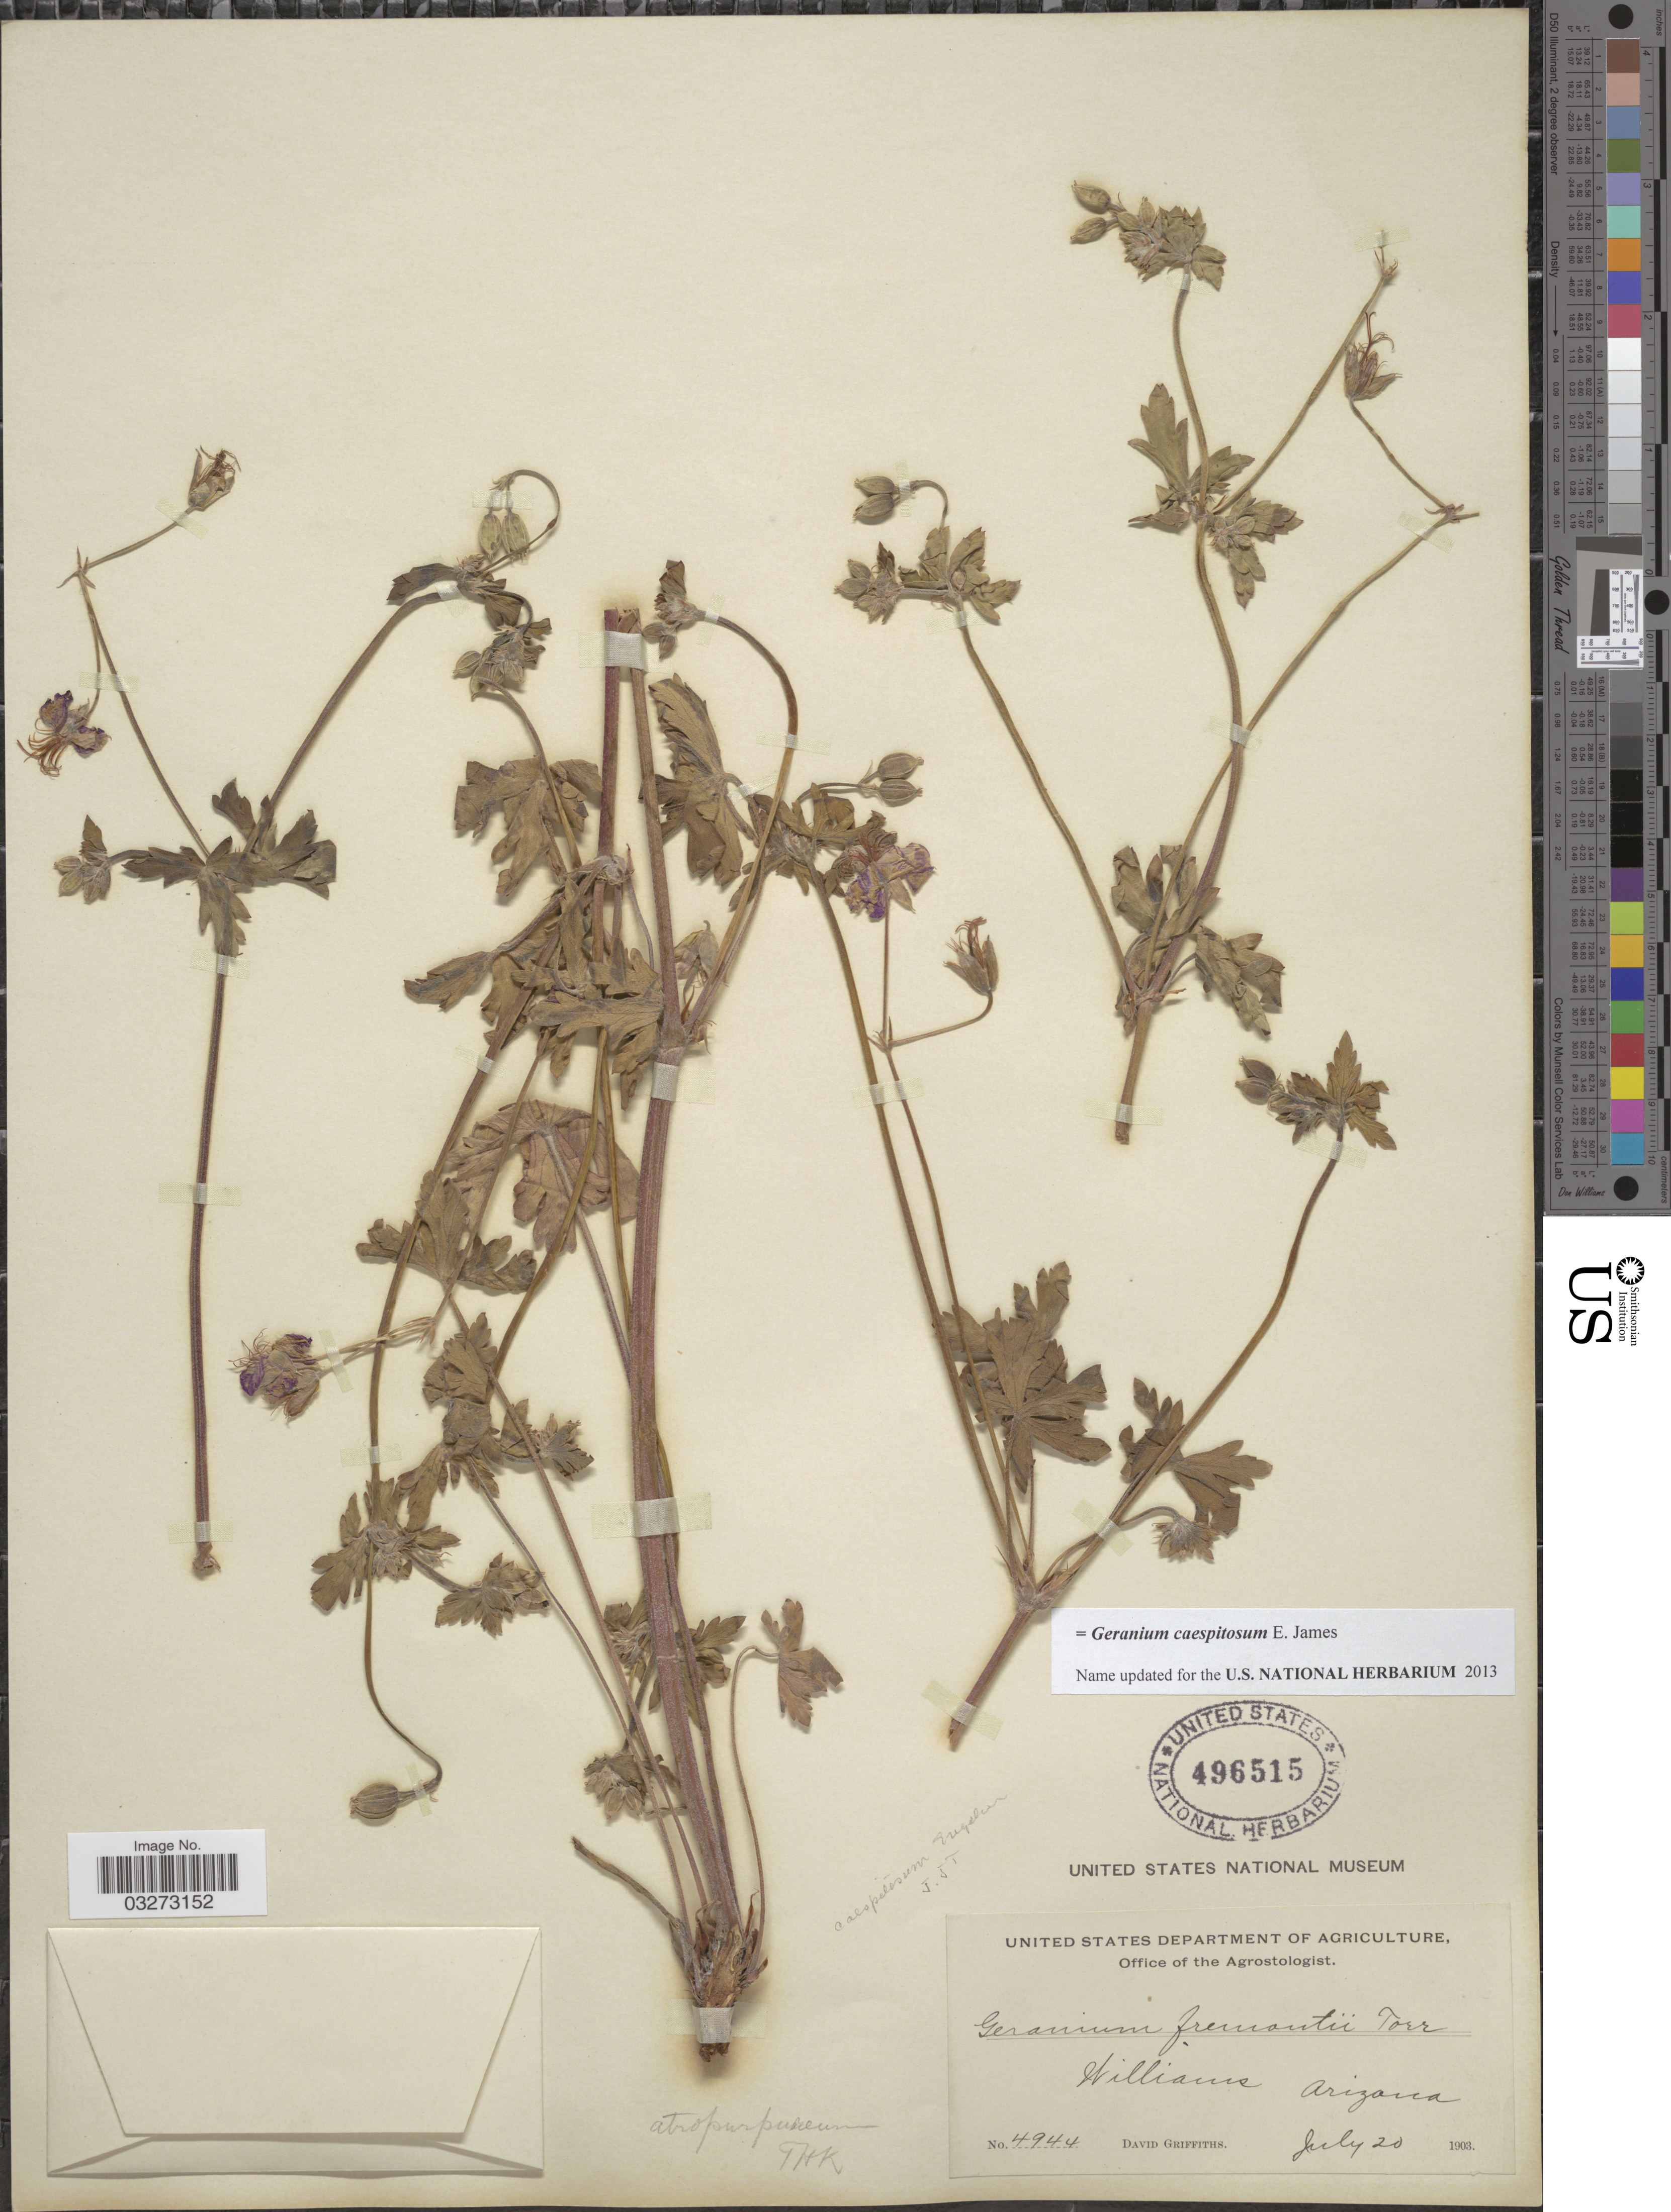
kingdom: Plantae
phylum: Tracheophyta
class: Magnoliopsida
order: Geraniales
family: Geraniaceae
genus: Geranium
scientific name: Geranium caespitosum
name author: E. James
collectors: D. Griffiths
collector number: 4944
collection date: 1903-07-20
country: United States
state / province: Arizona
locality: Williams.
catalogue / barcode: US 496515